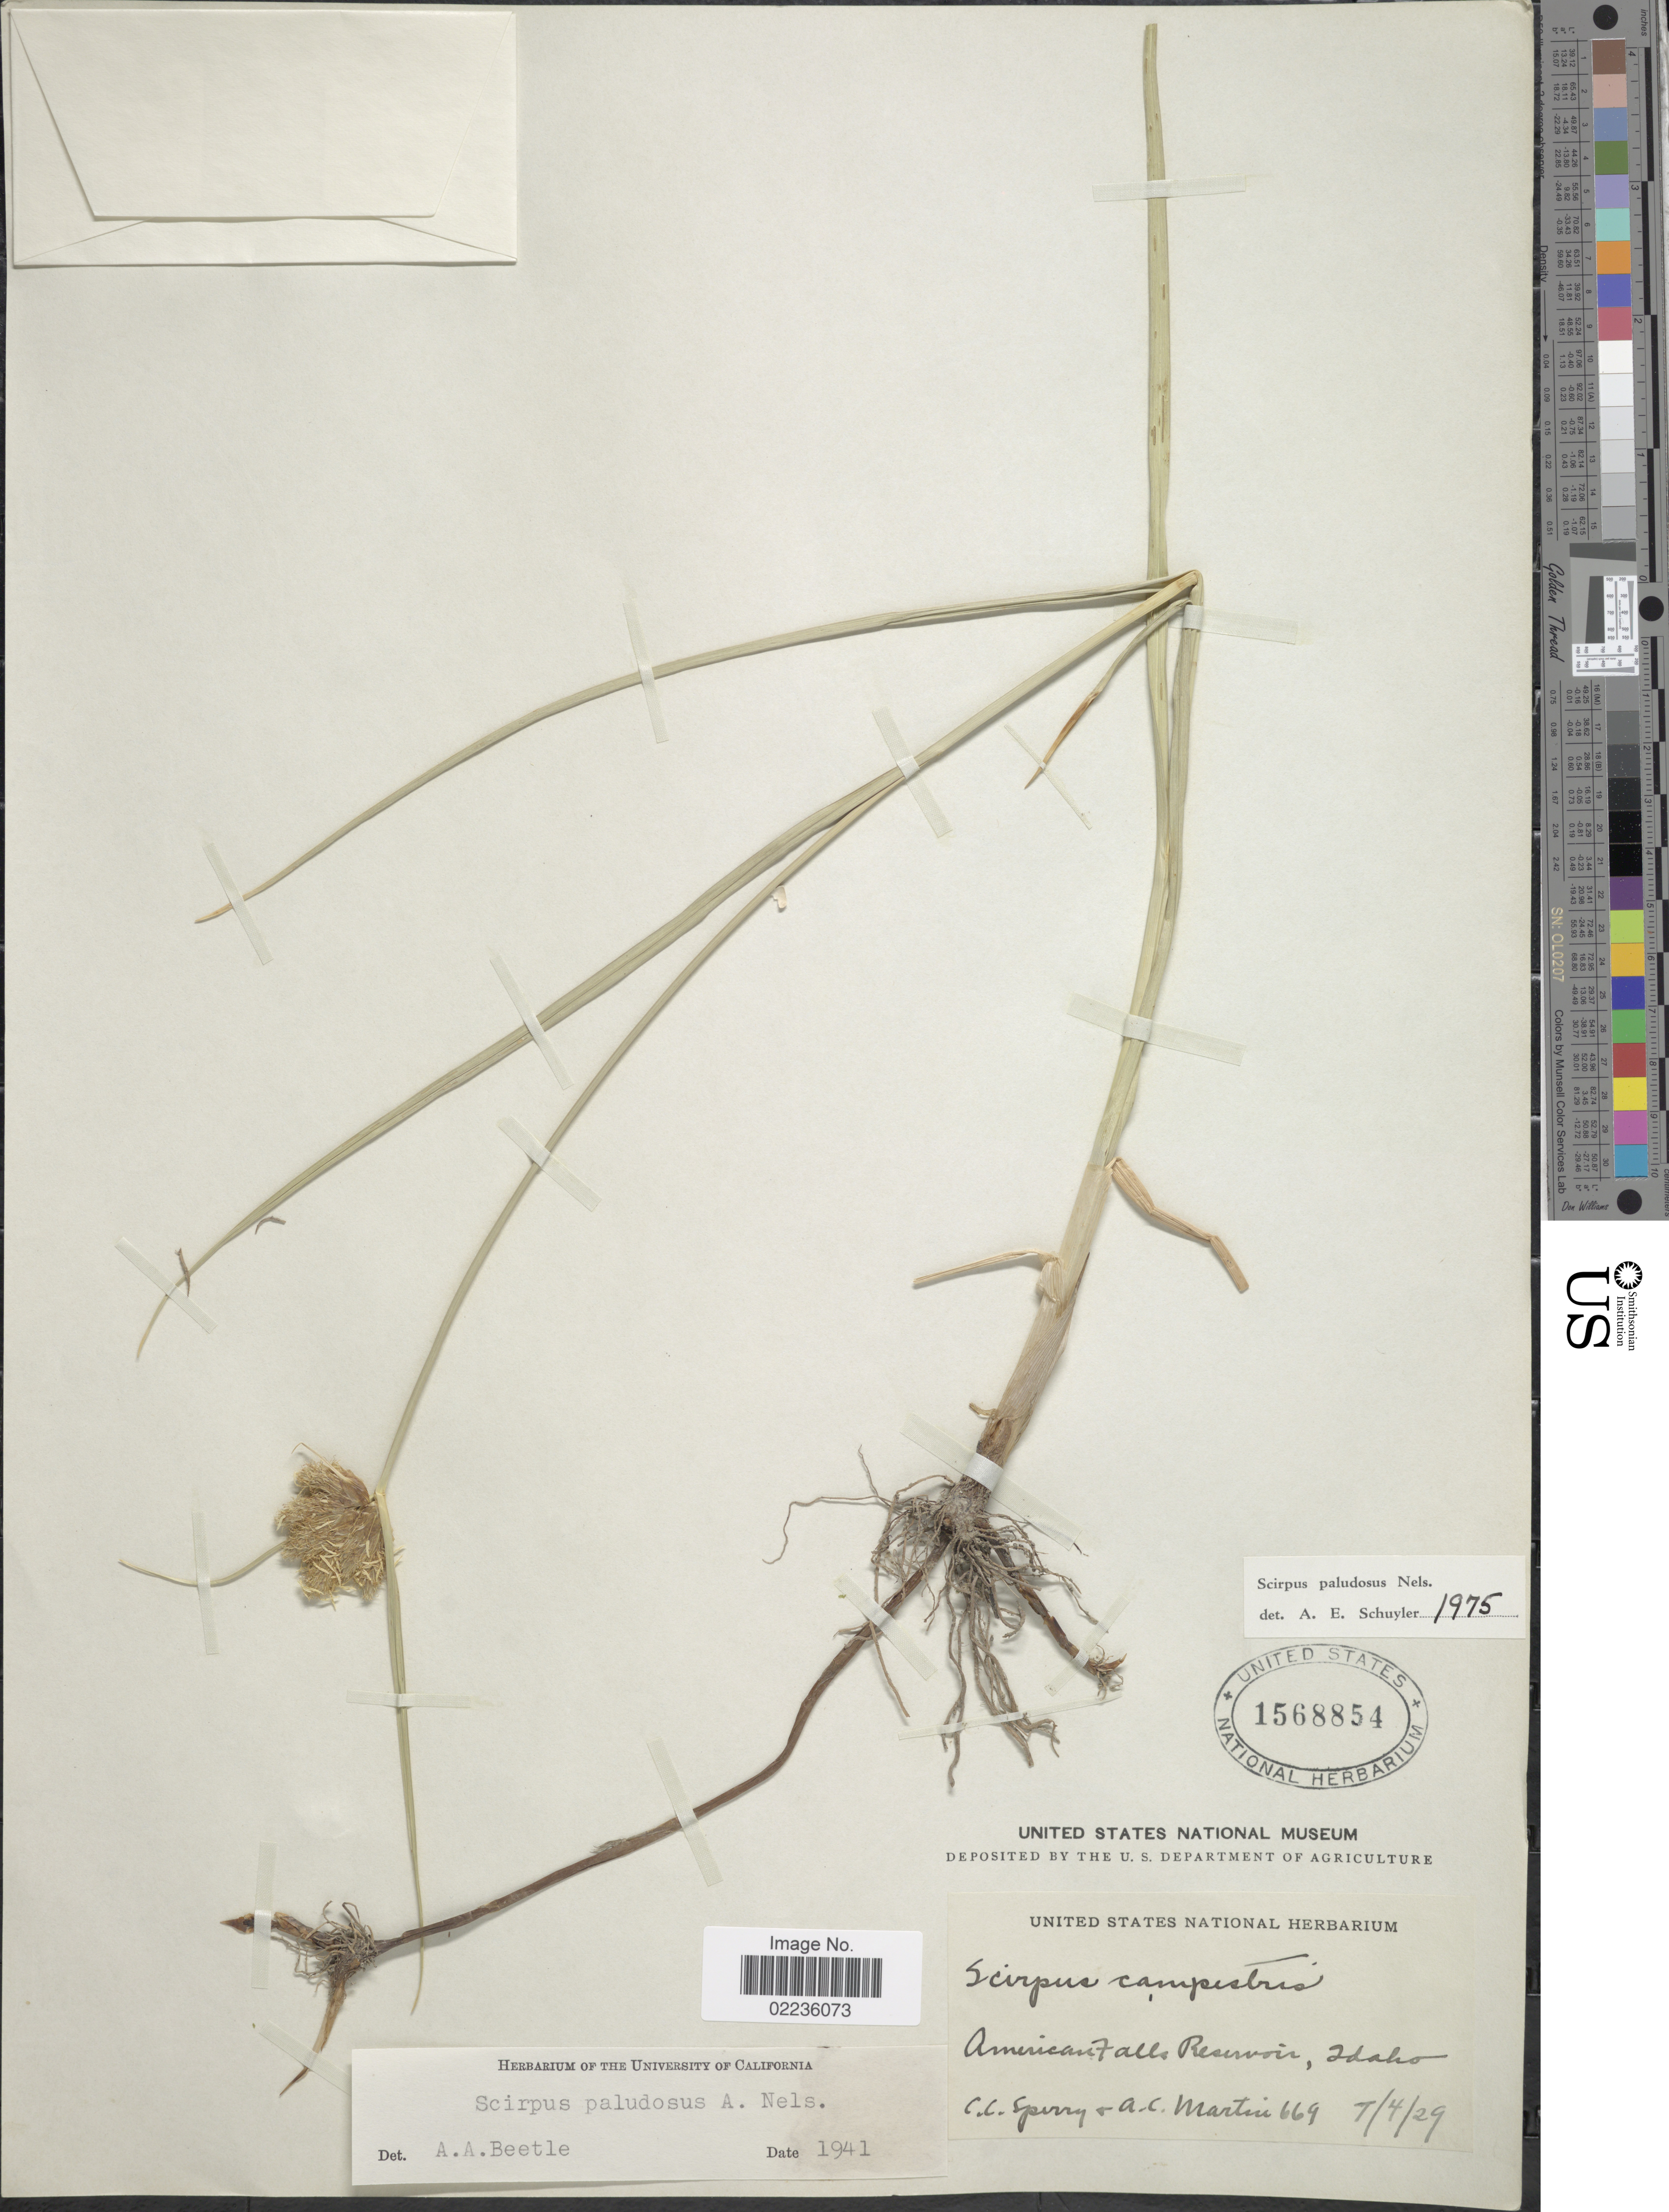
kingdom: Plantae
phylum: Tracheophyta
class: Liliopsida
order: Poales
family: Cyperaceae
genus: Bolboschoenus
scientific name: Bolboschoenus maritimus subsp. paludosus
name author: (A. Nelson) T. Koyama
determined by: Strong, M. T., (US), Smithsonian Institution - National Museum of Natural History (UNITED STATES)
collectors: C. C. Sperry & A. C. Martin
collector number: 669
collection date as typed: Transcribed d/m/y: 4/7/29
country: United States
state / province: Idaho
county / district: Power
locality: American Falls Reservoir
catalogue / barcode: US 1568854